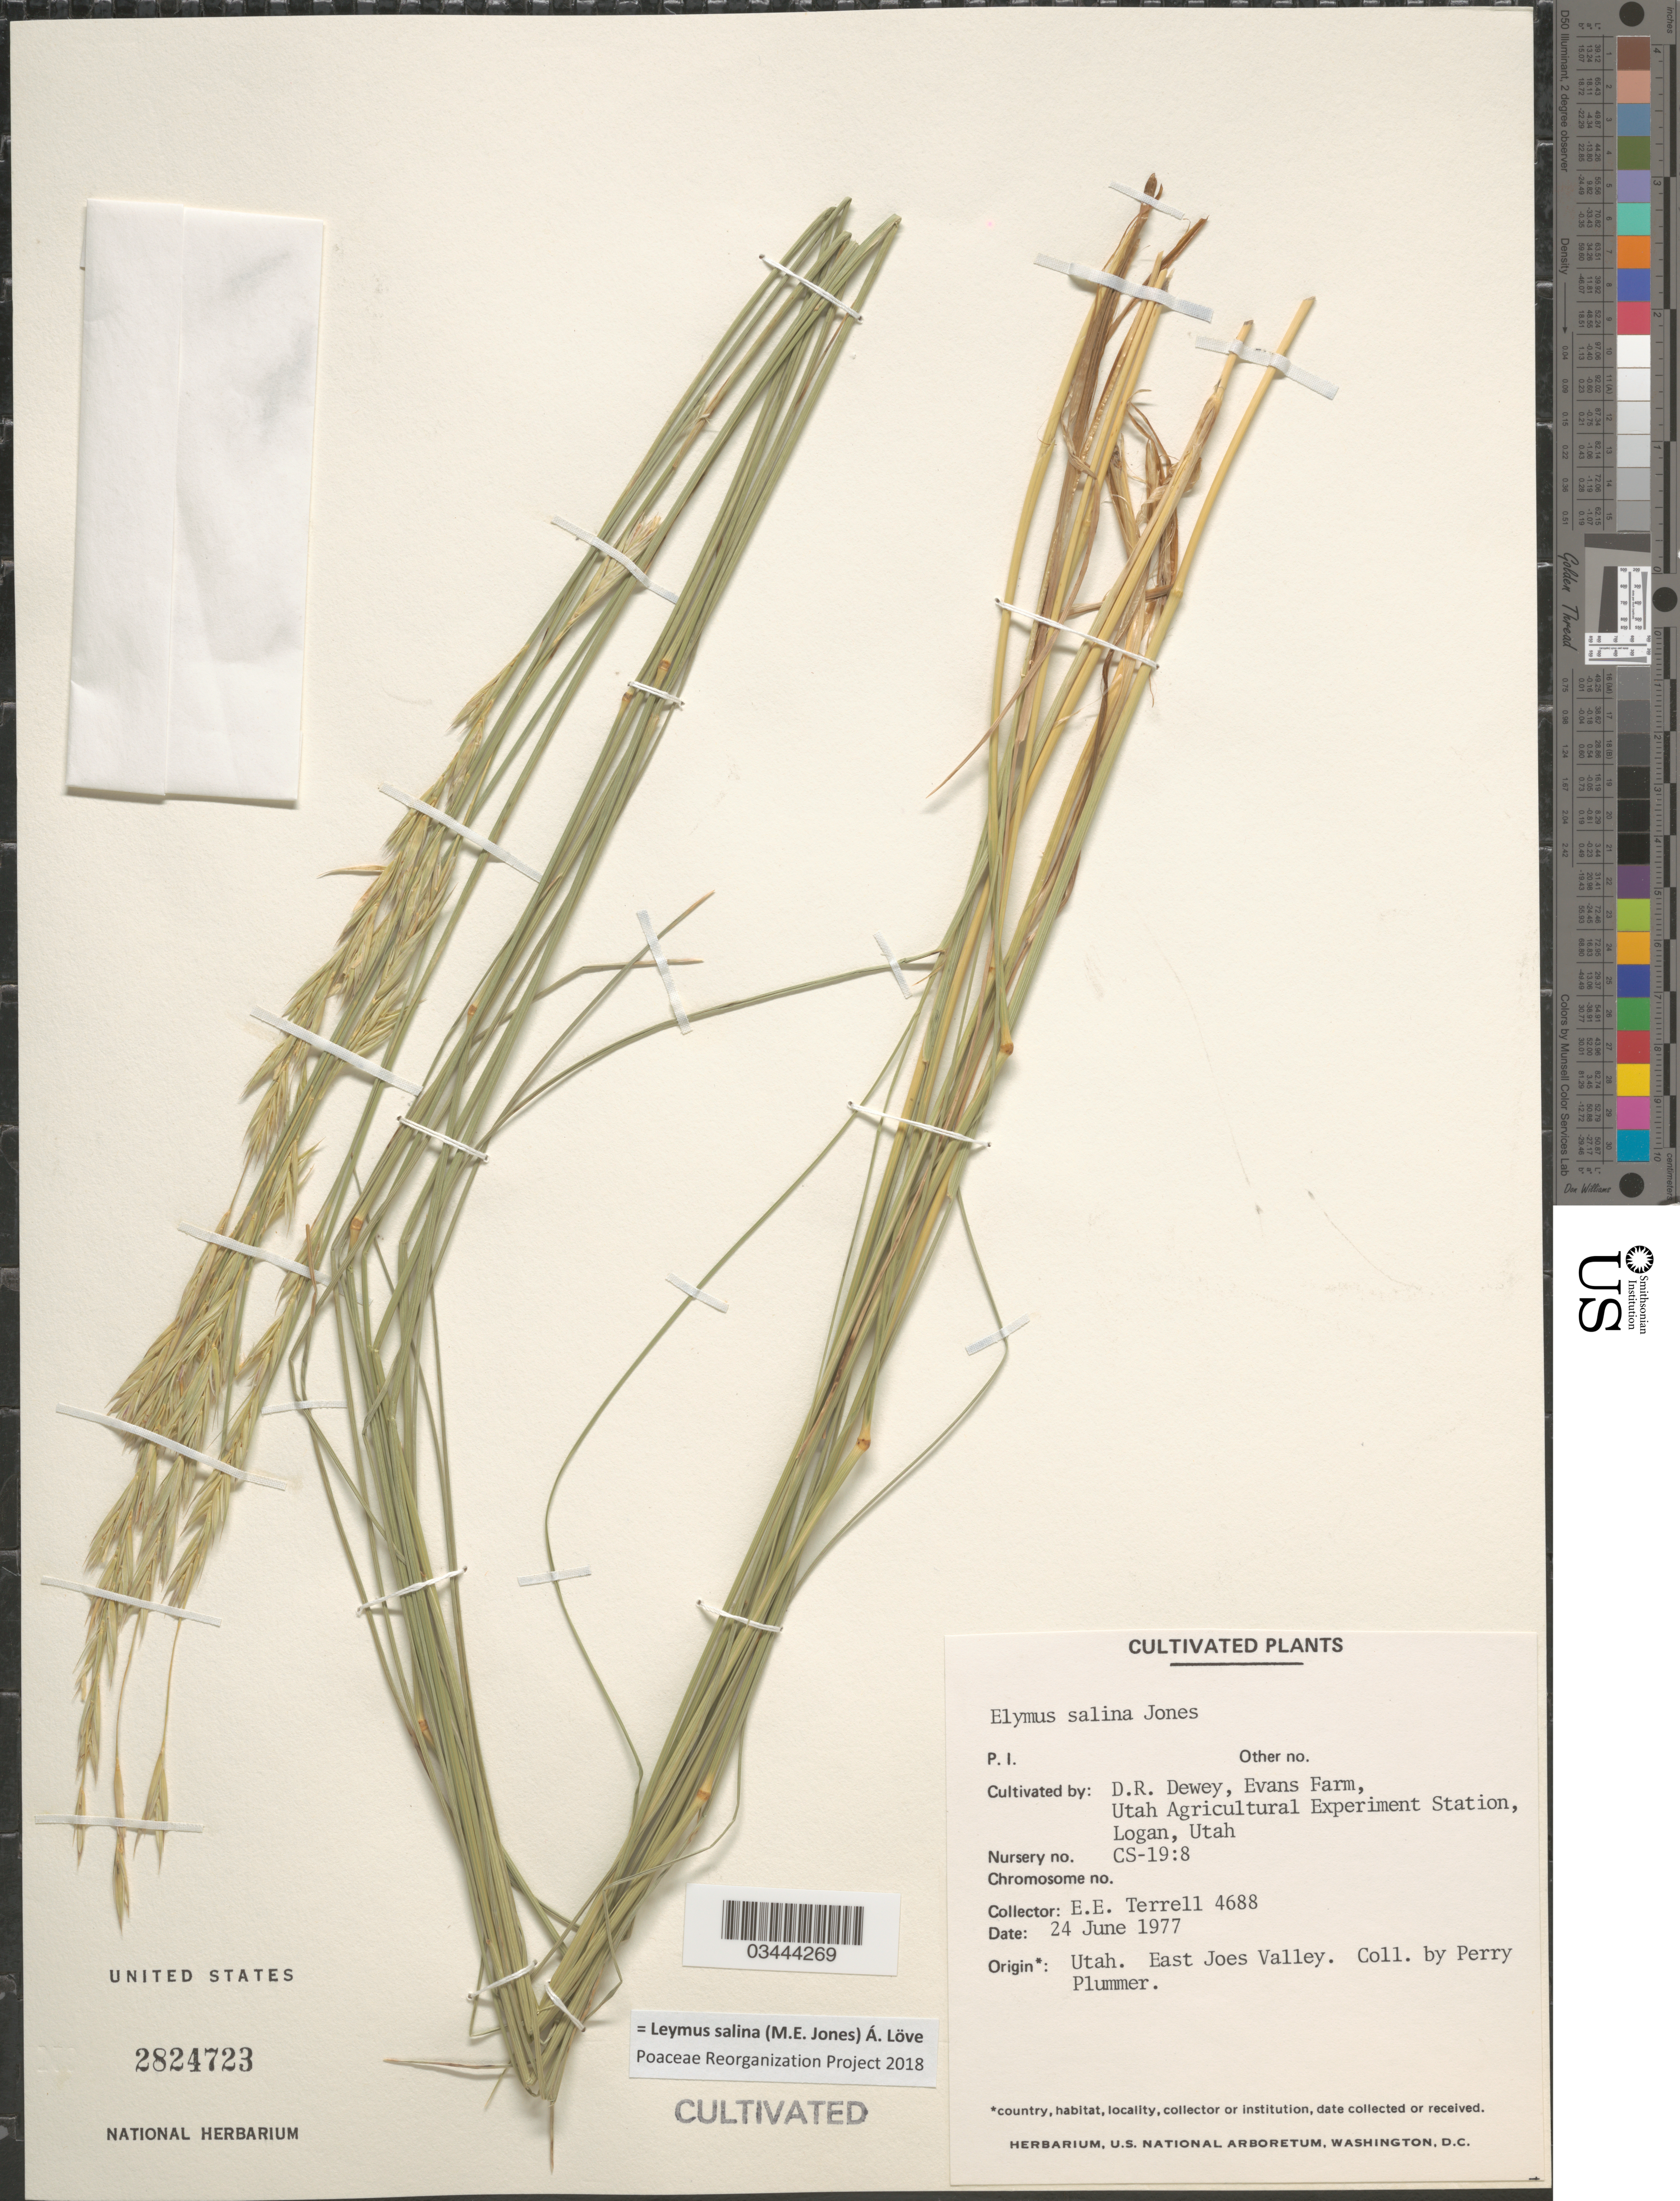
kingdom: Plantae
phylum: Tracheophyta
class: Liliopsida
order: Poales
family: Poaceae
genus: Leymus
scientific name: Leymus salina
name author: (M.E. Jones) Á. Löve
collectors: D. Dewey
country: United States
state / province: Utah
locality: Evans Farm, Utah Agricultural Experiment Station, Logan. Nursery no. RS-19:8.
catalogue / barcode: US 2824723